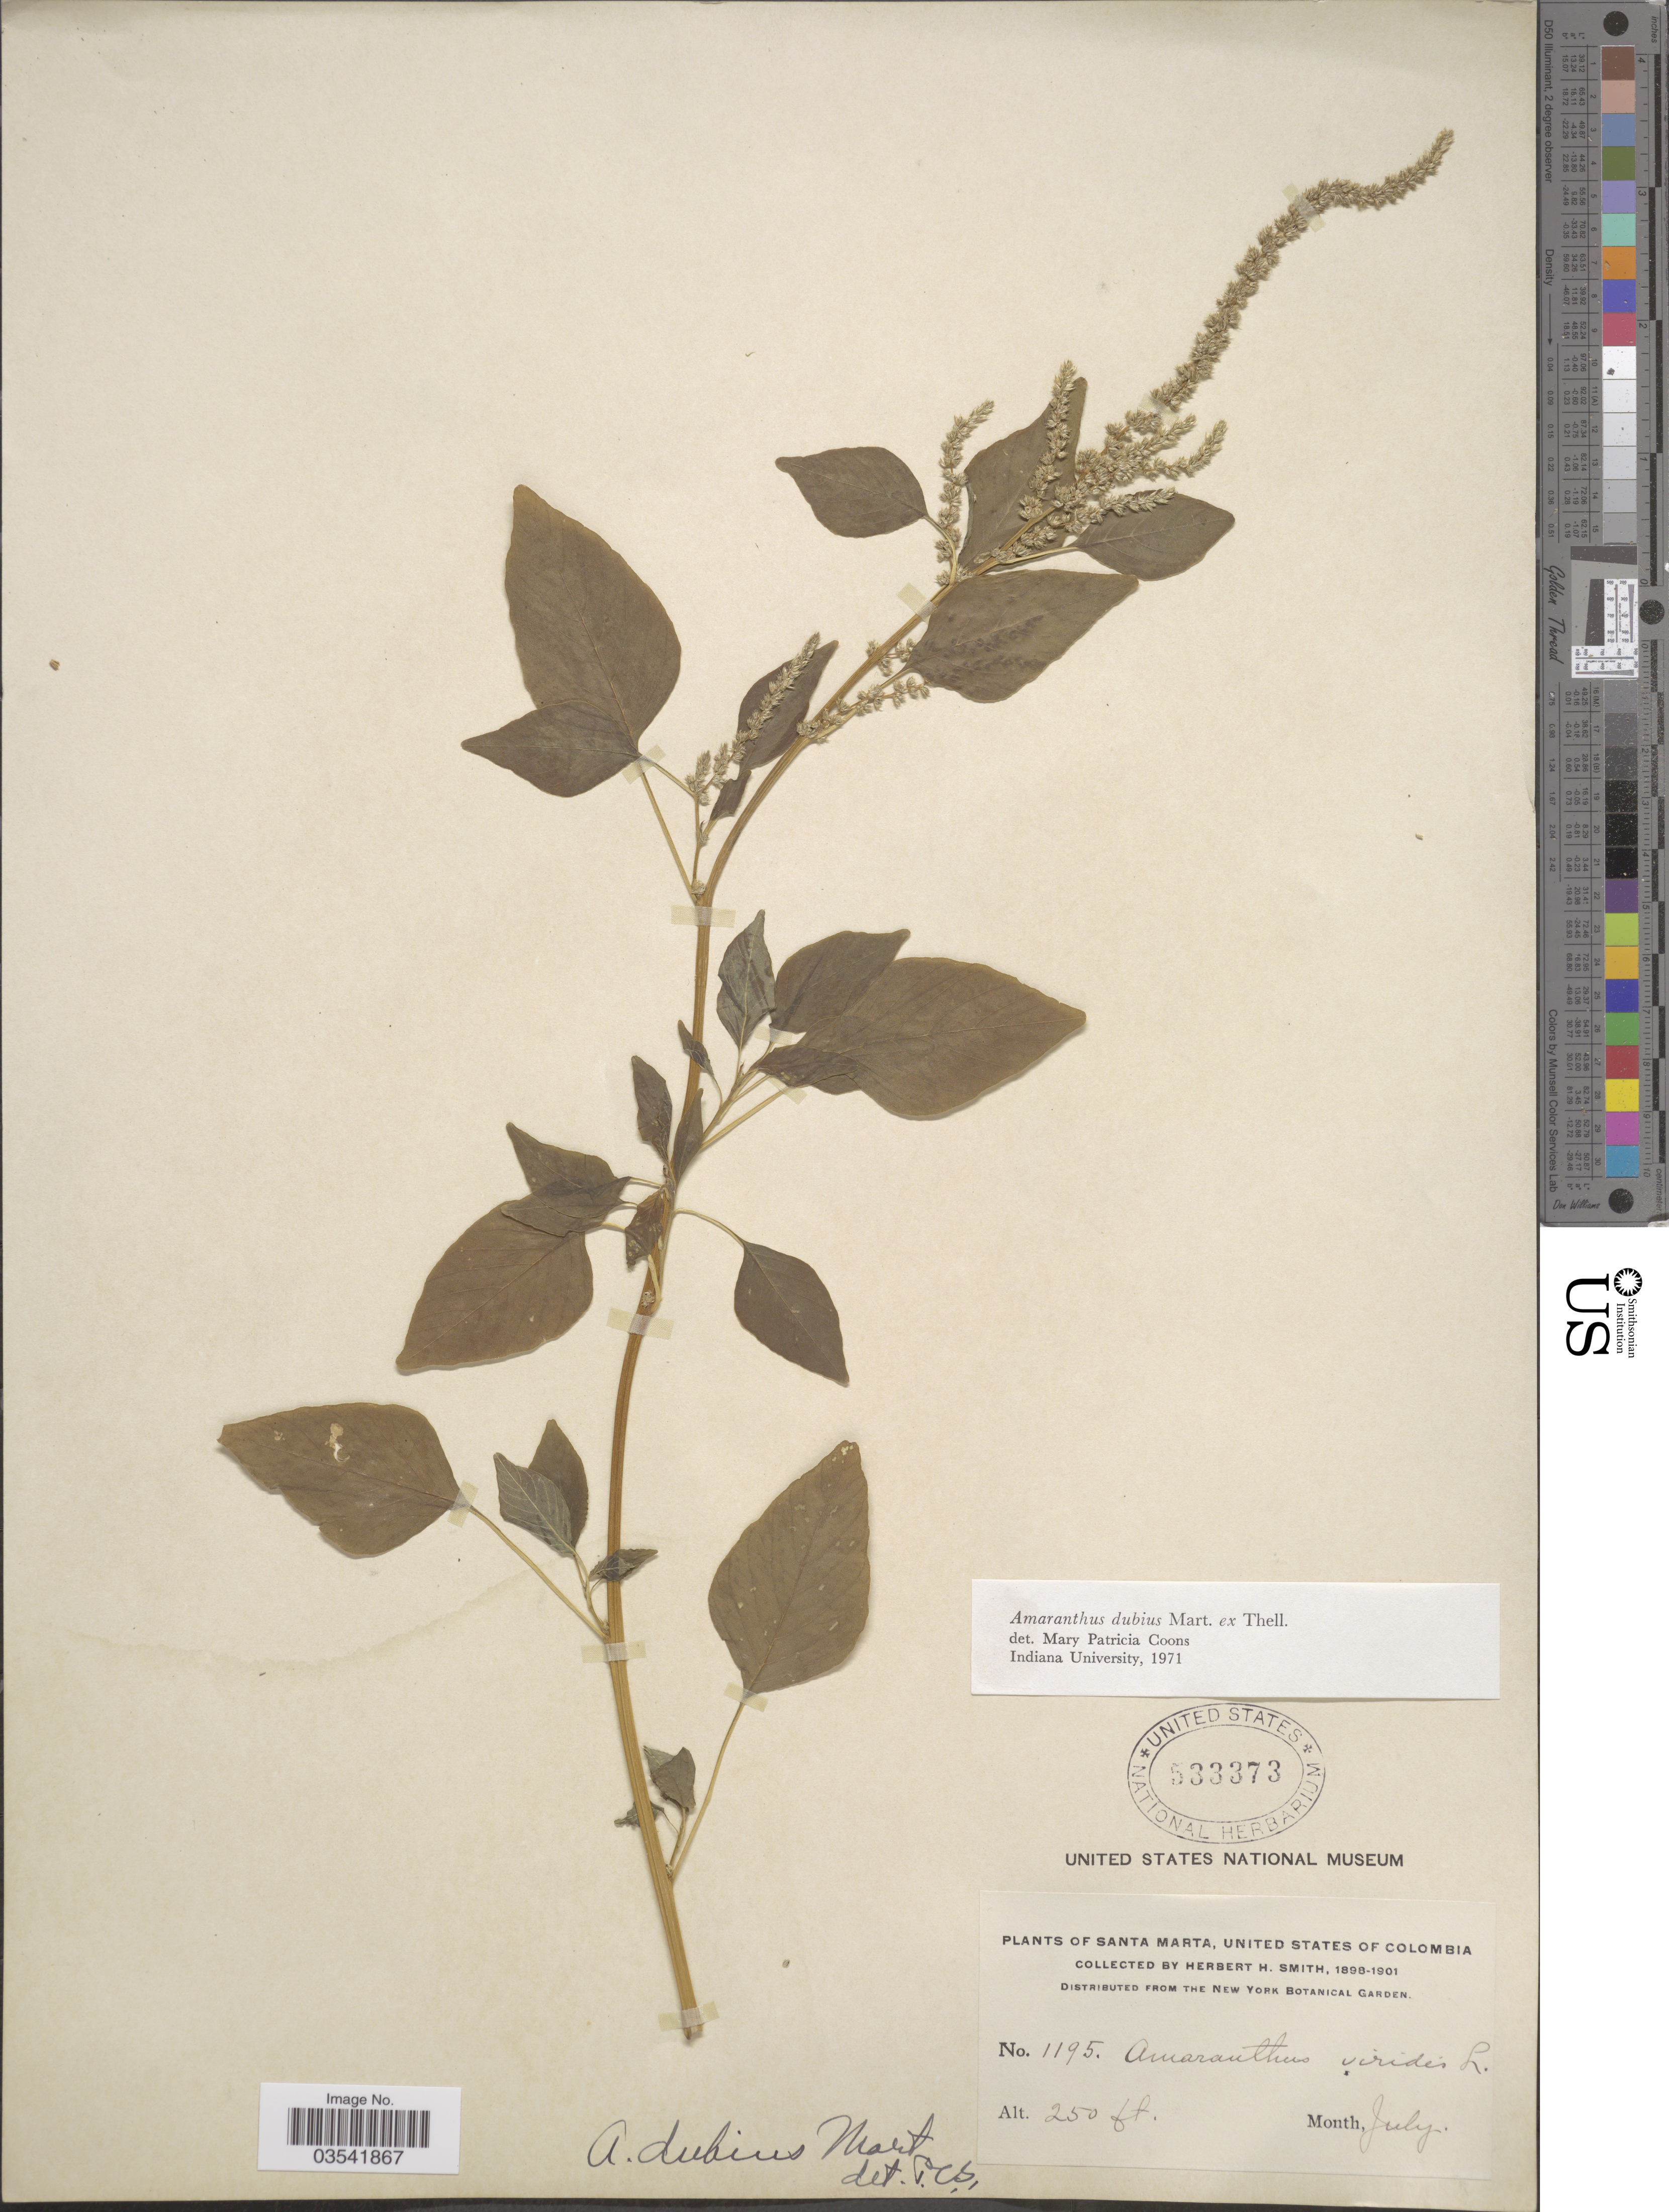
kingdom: Plantae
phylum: Tracheophyta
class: Magnoliopsida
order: Caryophyllales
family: Amaranthaceae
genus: Amaranthus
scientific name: Amaranthus dubius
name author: Mart. ex Thell.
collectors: Herbert H. Smith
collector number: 1195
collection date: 1898-07/1901-07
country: Colombia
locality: Santa Marta, United States of Colombia.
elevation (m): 76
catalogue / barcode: US 533373